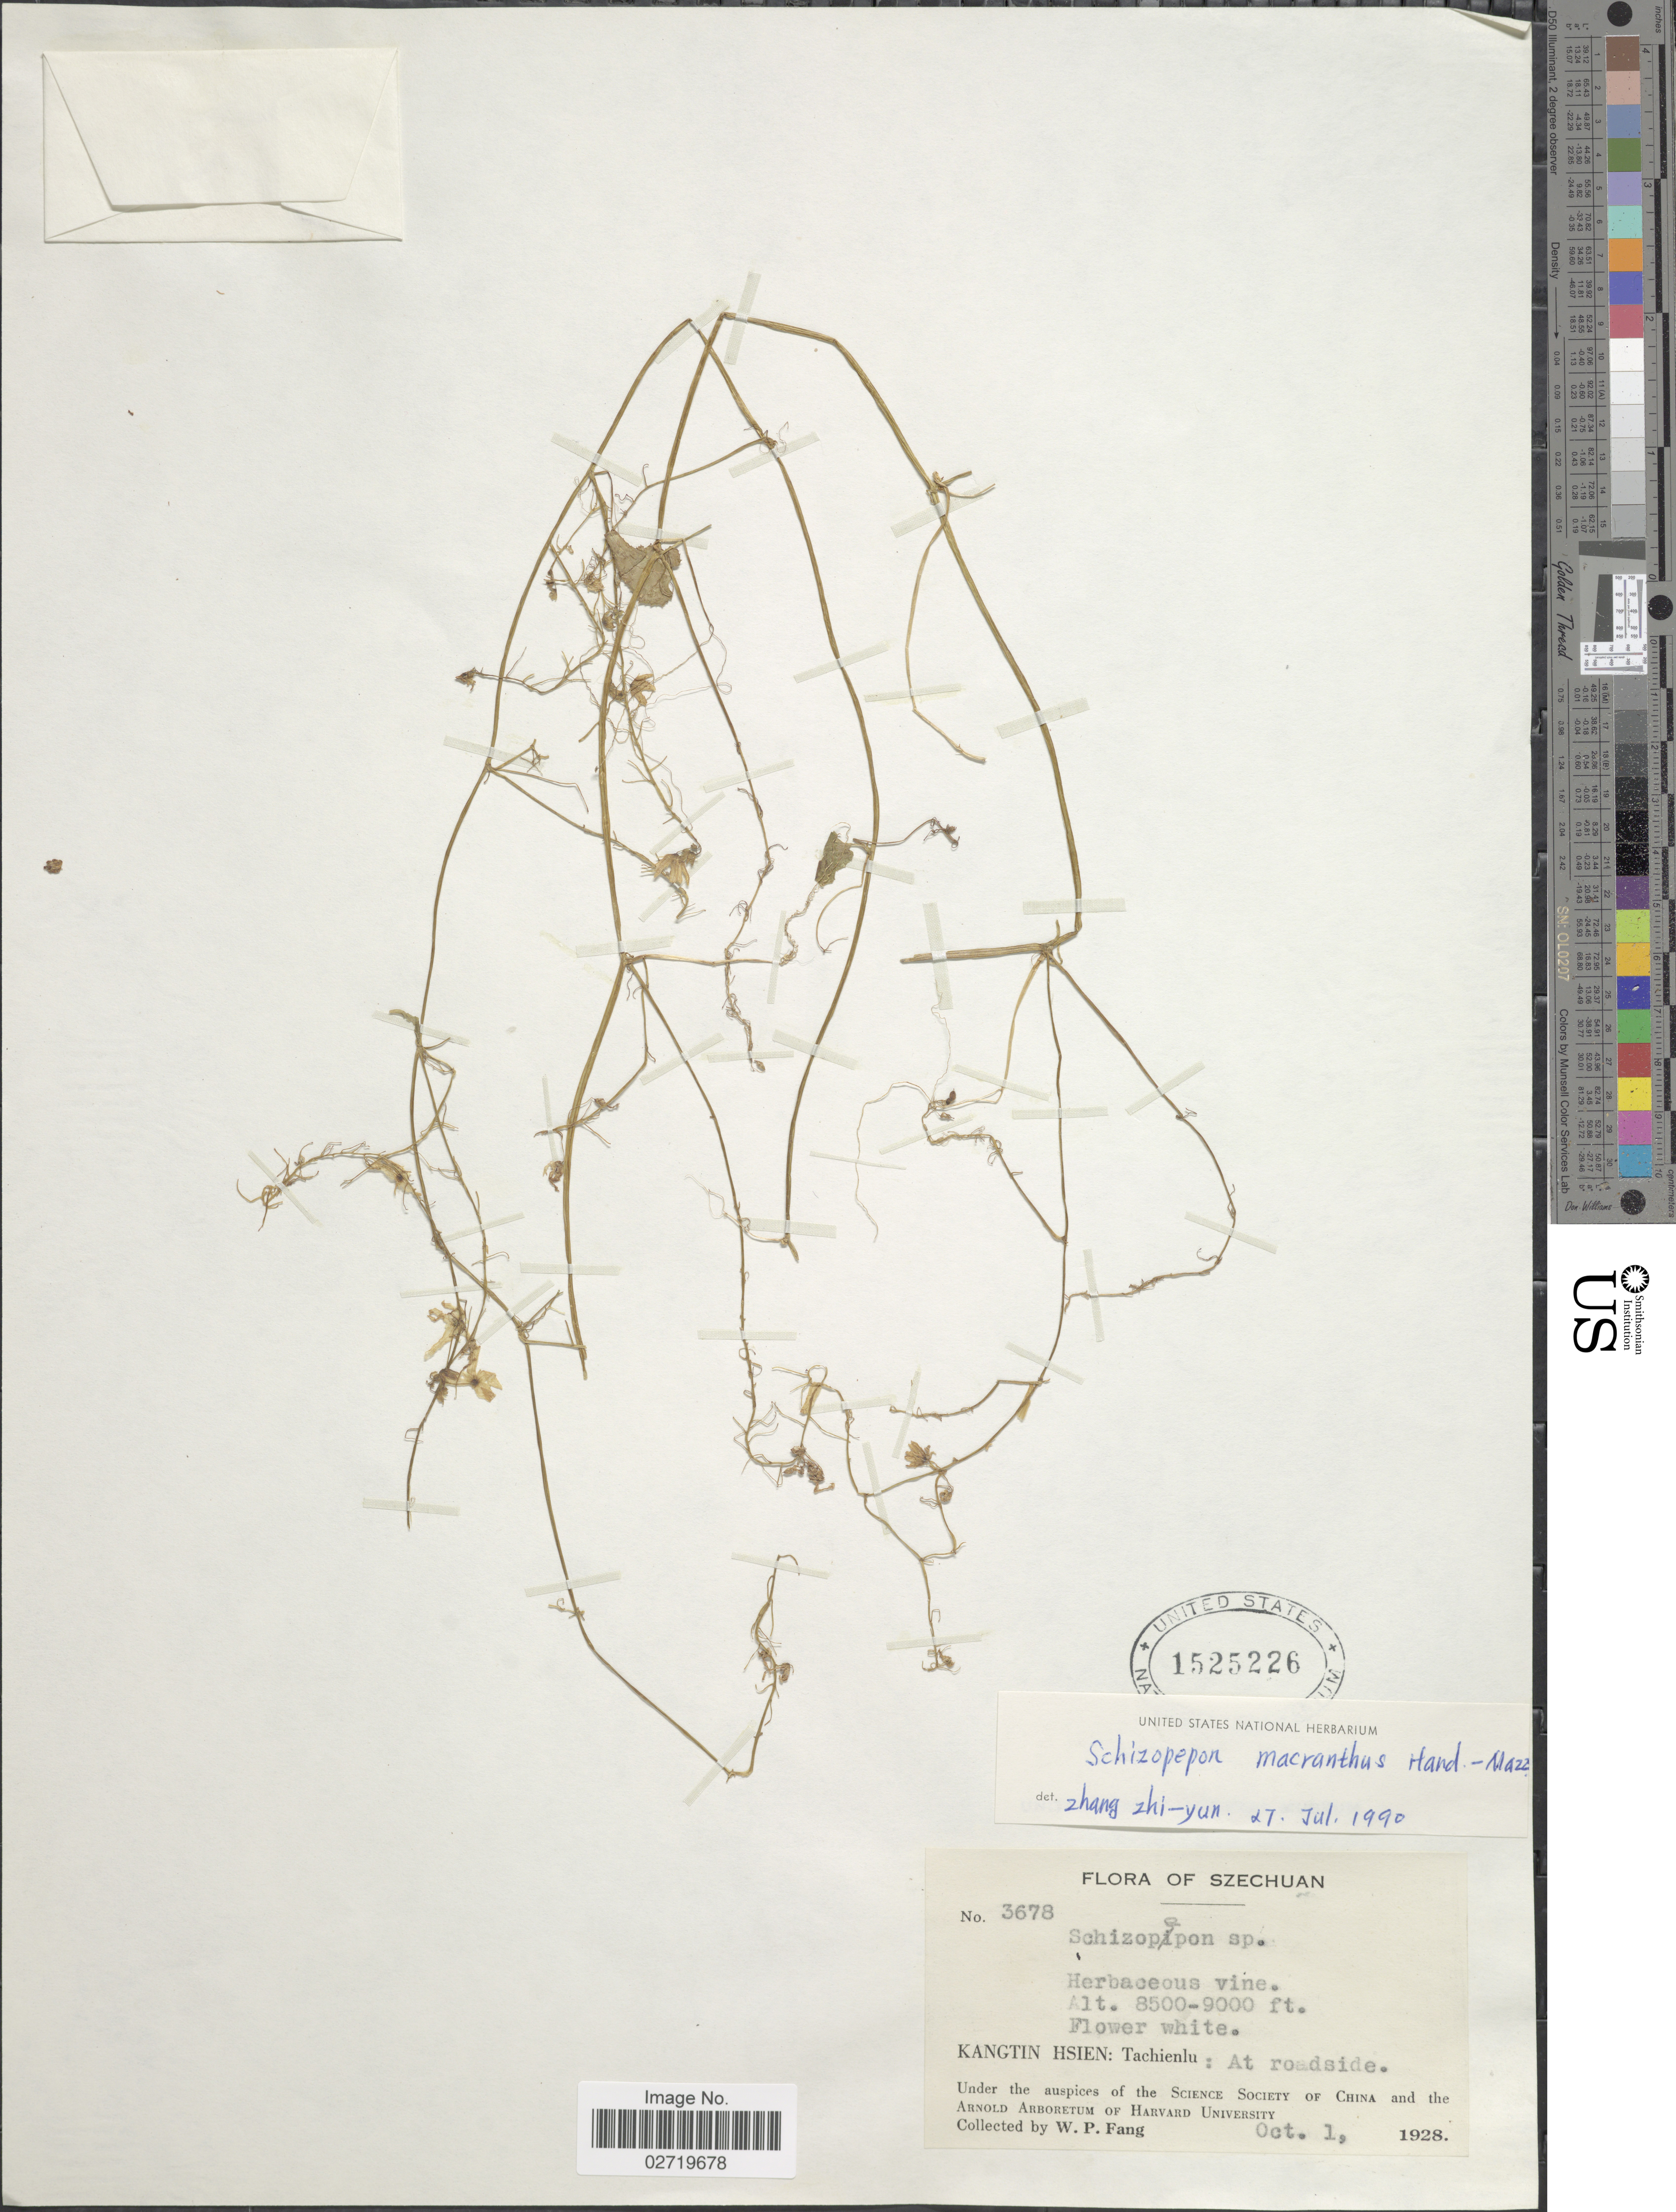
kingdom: Plantae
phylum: Tracheophyta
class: Magnoliopsida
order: Cucurbitales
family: Cucurbitaceae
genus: Schizopepon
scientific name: Schizopepon macranthus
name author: Hand.-Mazz.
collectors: W. P. Fang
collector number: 3678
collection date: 1928-10-01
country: China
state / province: Sichuan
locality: Szechuan, Kangtin Hsien: Tachienlu: At roadside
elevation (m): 2591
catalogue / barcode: US 1525226